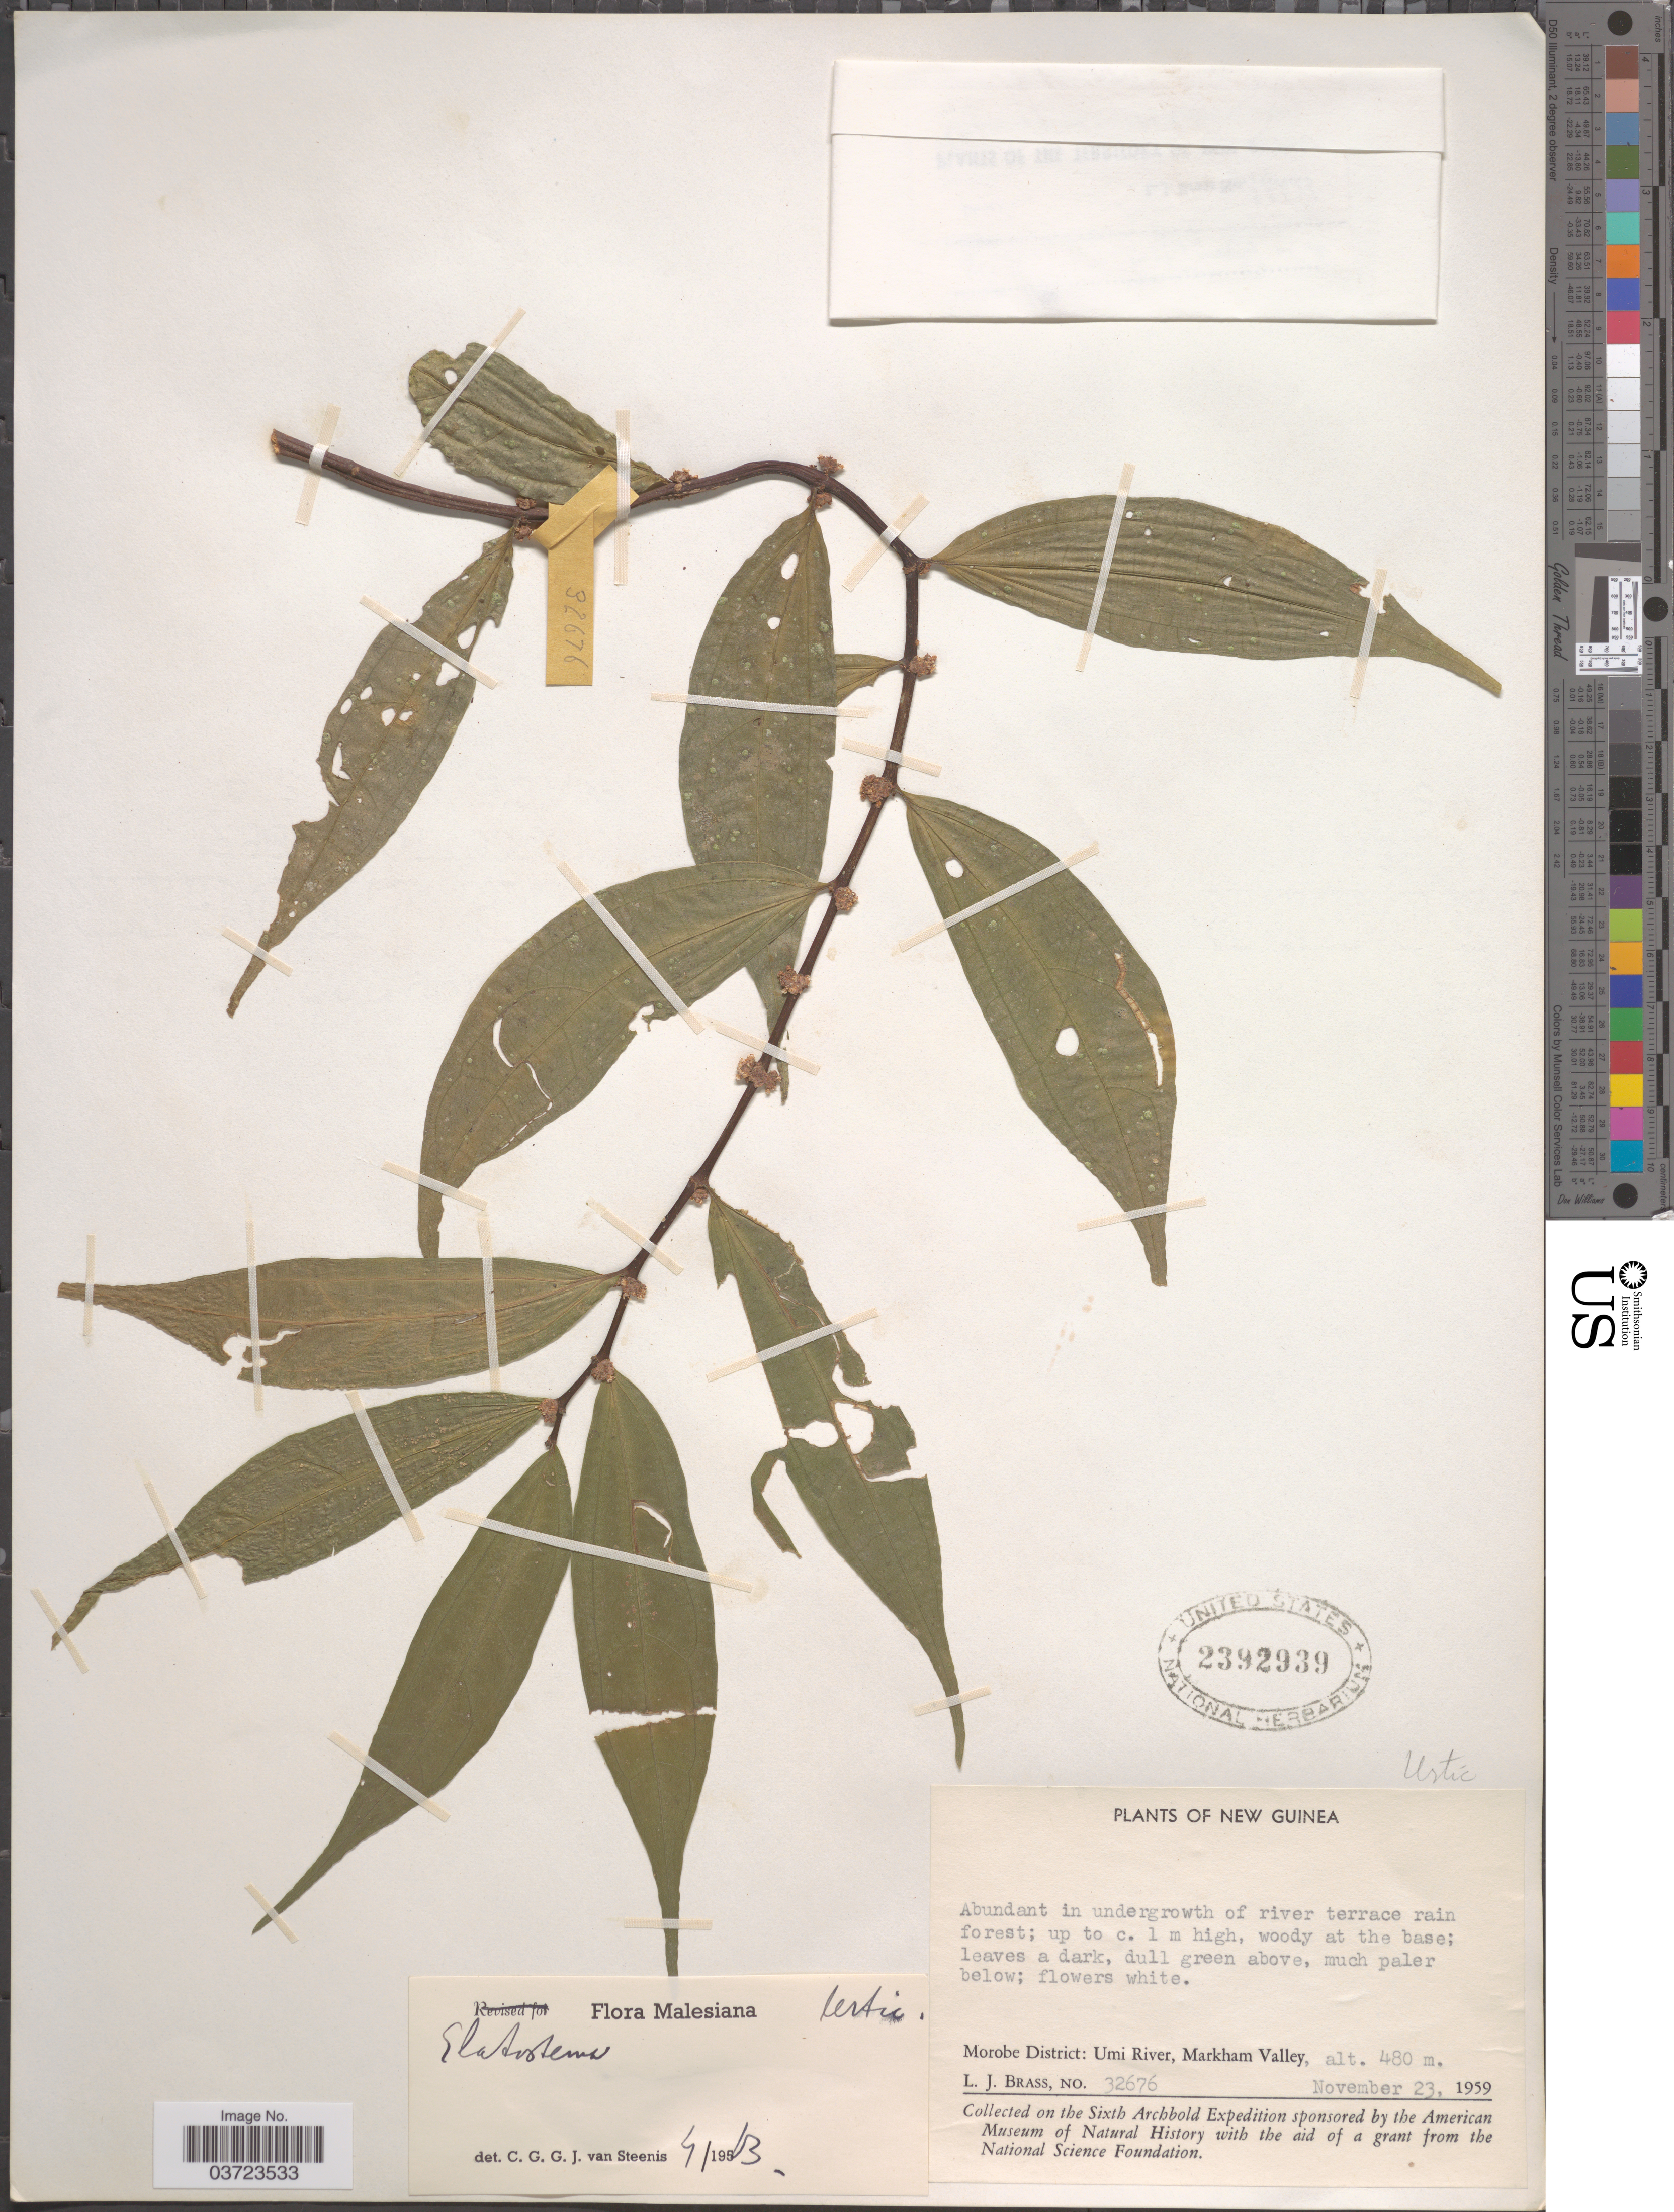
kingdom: Plantae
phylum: Tracheophyta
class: Magnoliopsida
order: Rosales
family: Urticaceae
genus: Elatostema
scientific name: Elatostema sp.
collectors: L. J. Brass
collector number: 32676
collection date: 1959-11-23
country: Papua New Guinea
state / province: Morobe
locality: New Guinea. Morobe District: Umi River, Markham Valley.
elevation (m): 480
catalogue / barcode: US 2392939